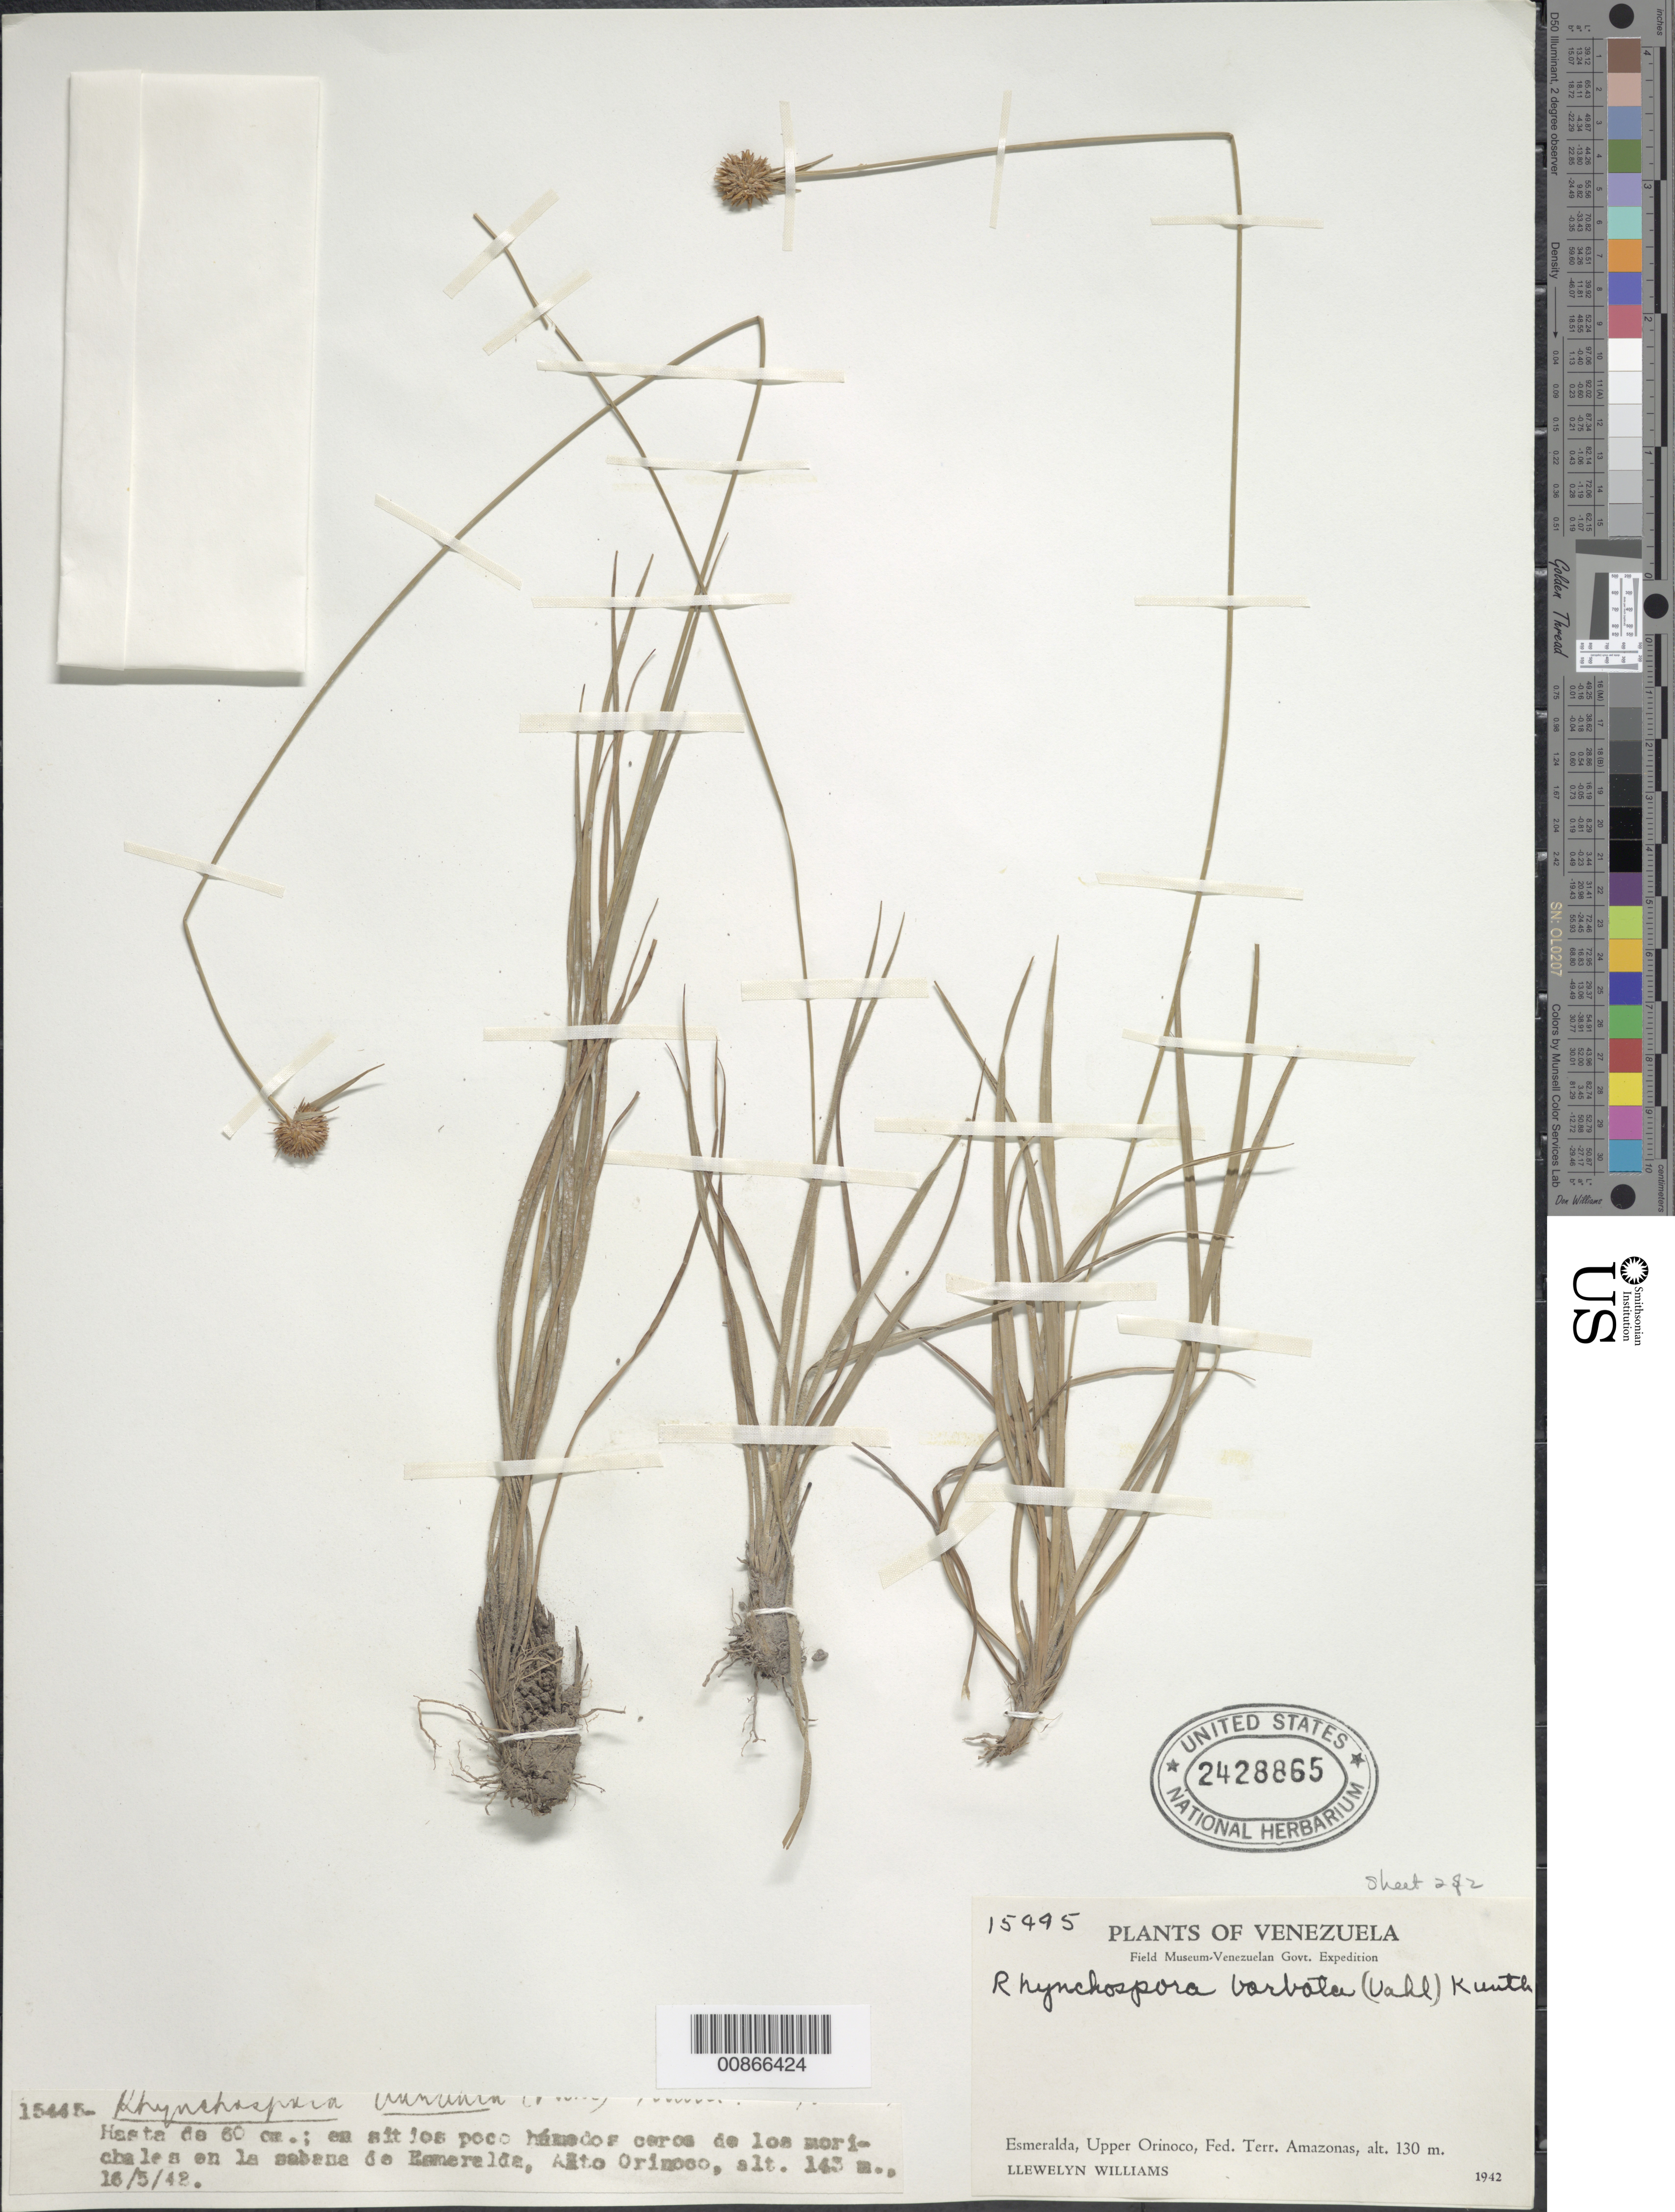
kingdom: Plantae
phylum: Tracheophyta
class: Liliopsida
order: Poales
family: Cyperaceae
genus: Rhynchospora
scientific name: Rhynchospora barbata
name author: (Vahl) Kunth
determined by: Alves, K.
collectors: Ll. Williams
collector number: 15995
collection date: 1942-05-16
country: Venezuela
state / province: Amazonas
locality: Esmeralda, Upper Orinoco, Fed. Terr. Amazonas.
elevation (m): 130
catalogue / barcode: US 2428865